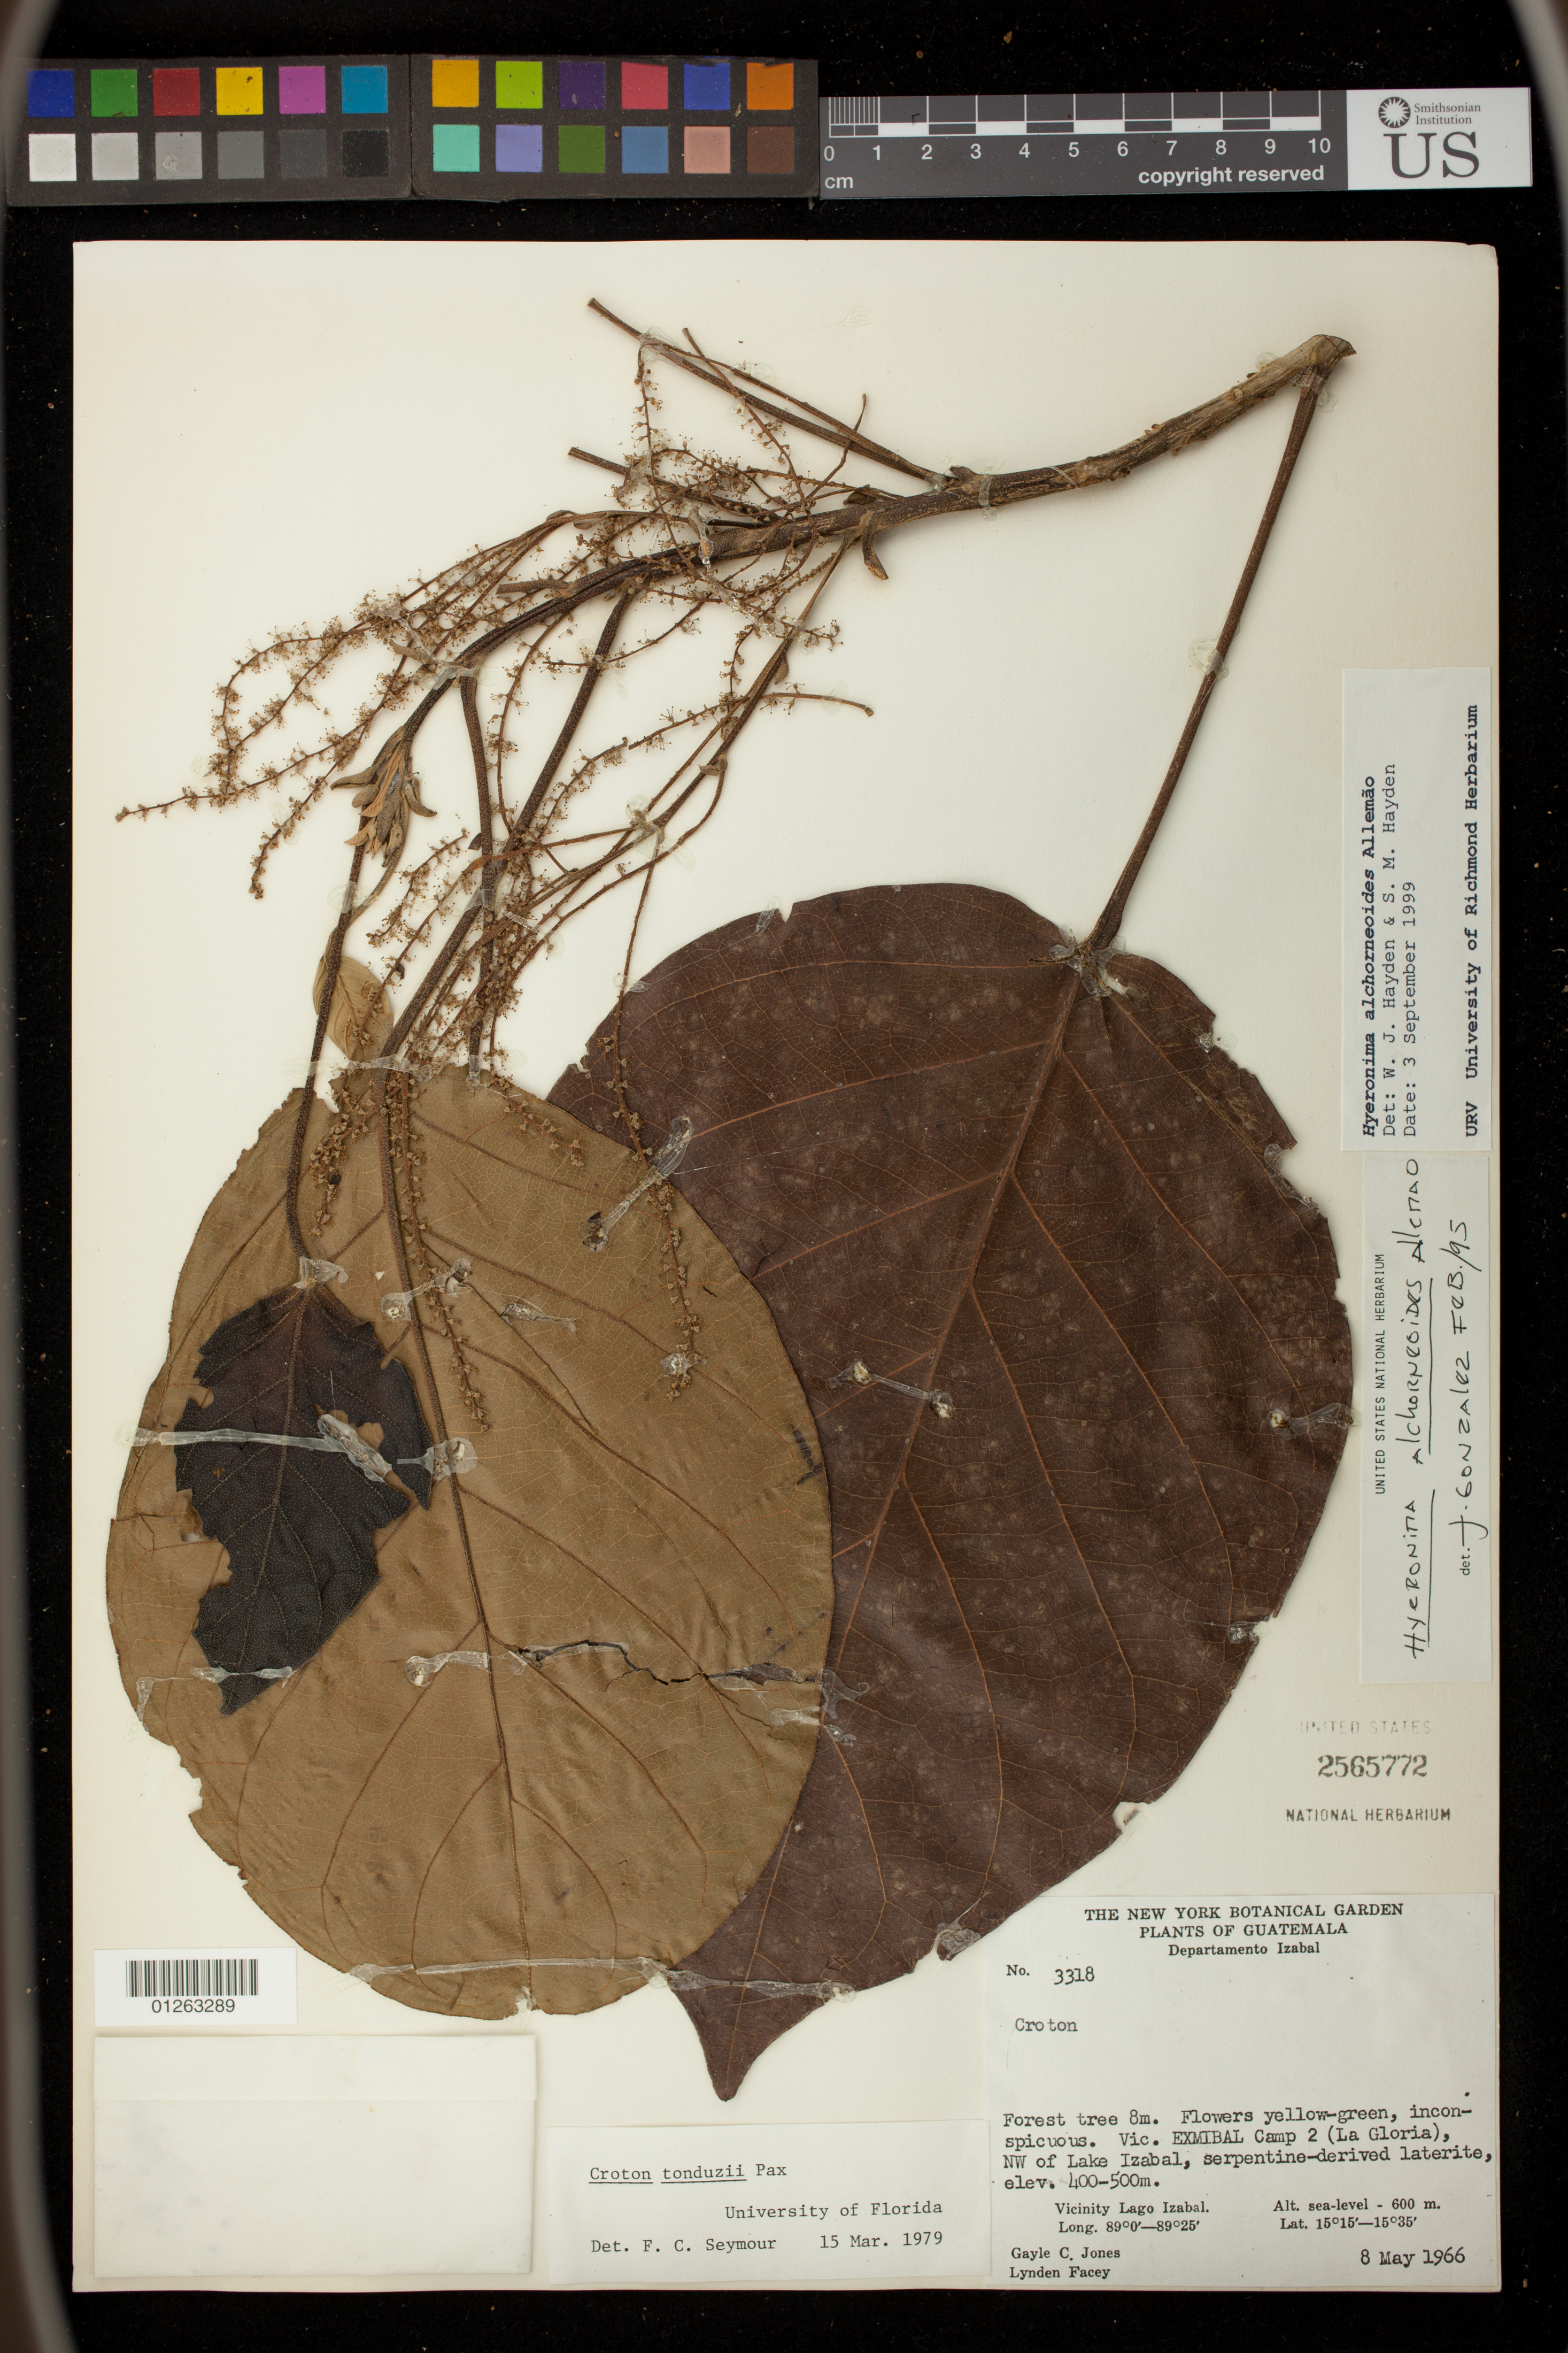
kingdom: Plantae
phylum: Tracheophyta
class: Magnoliopsida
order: Malpighiales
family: Phyllanthaceae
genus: Hieronyma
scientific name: Hieronyma alchorneoides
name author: Allemão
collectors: G. C. Jones & L. Facey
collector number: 3318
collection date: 1966-05-08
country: Guatemala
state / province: Izabal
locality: Vic. EXMIBAL Camp 2 (La Gloria), NW of Lake Izabal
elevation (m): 400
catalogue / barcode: US 2565772